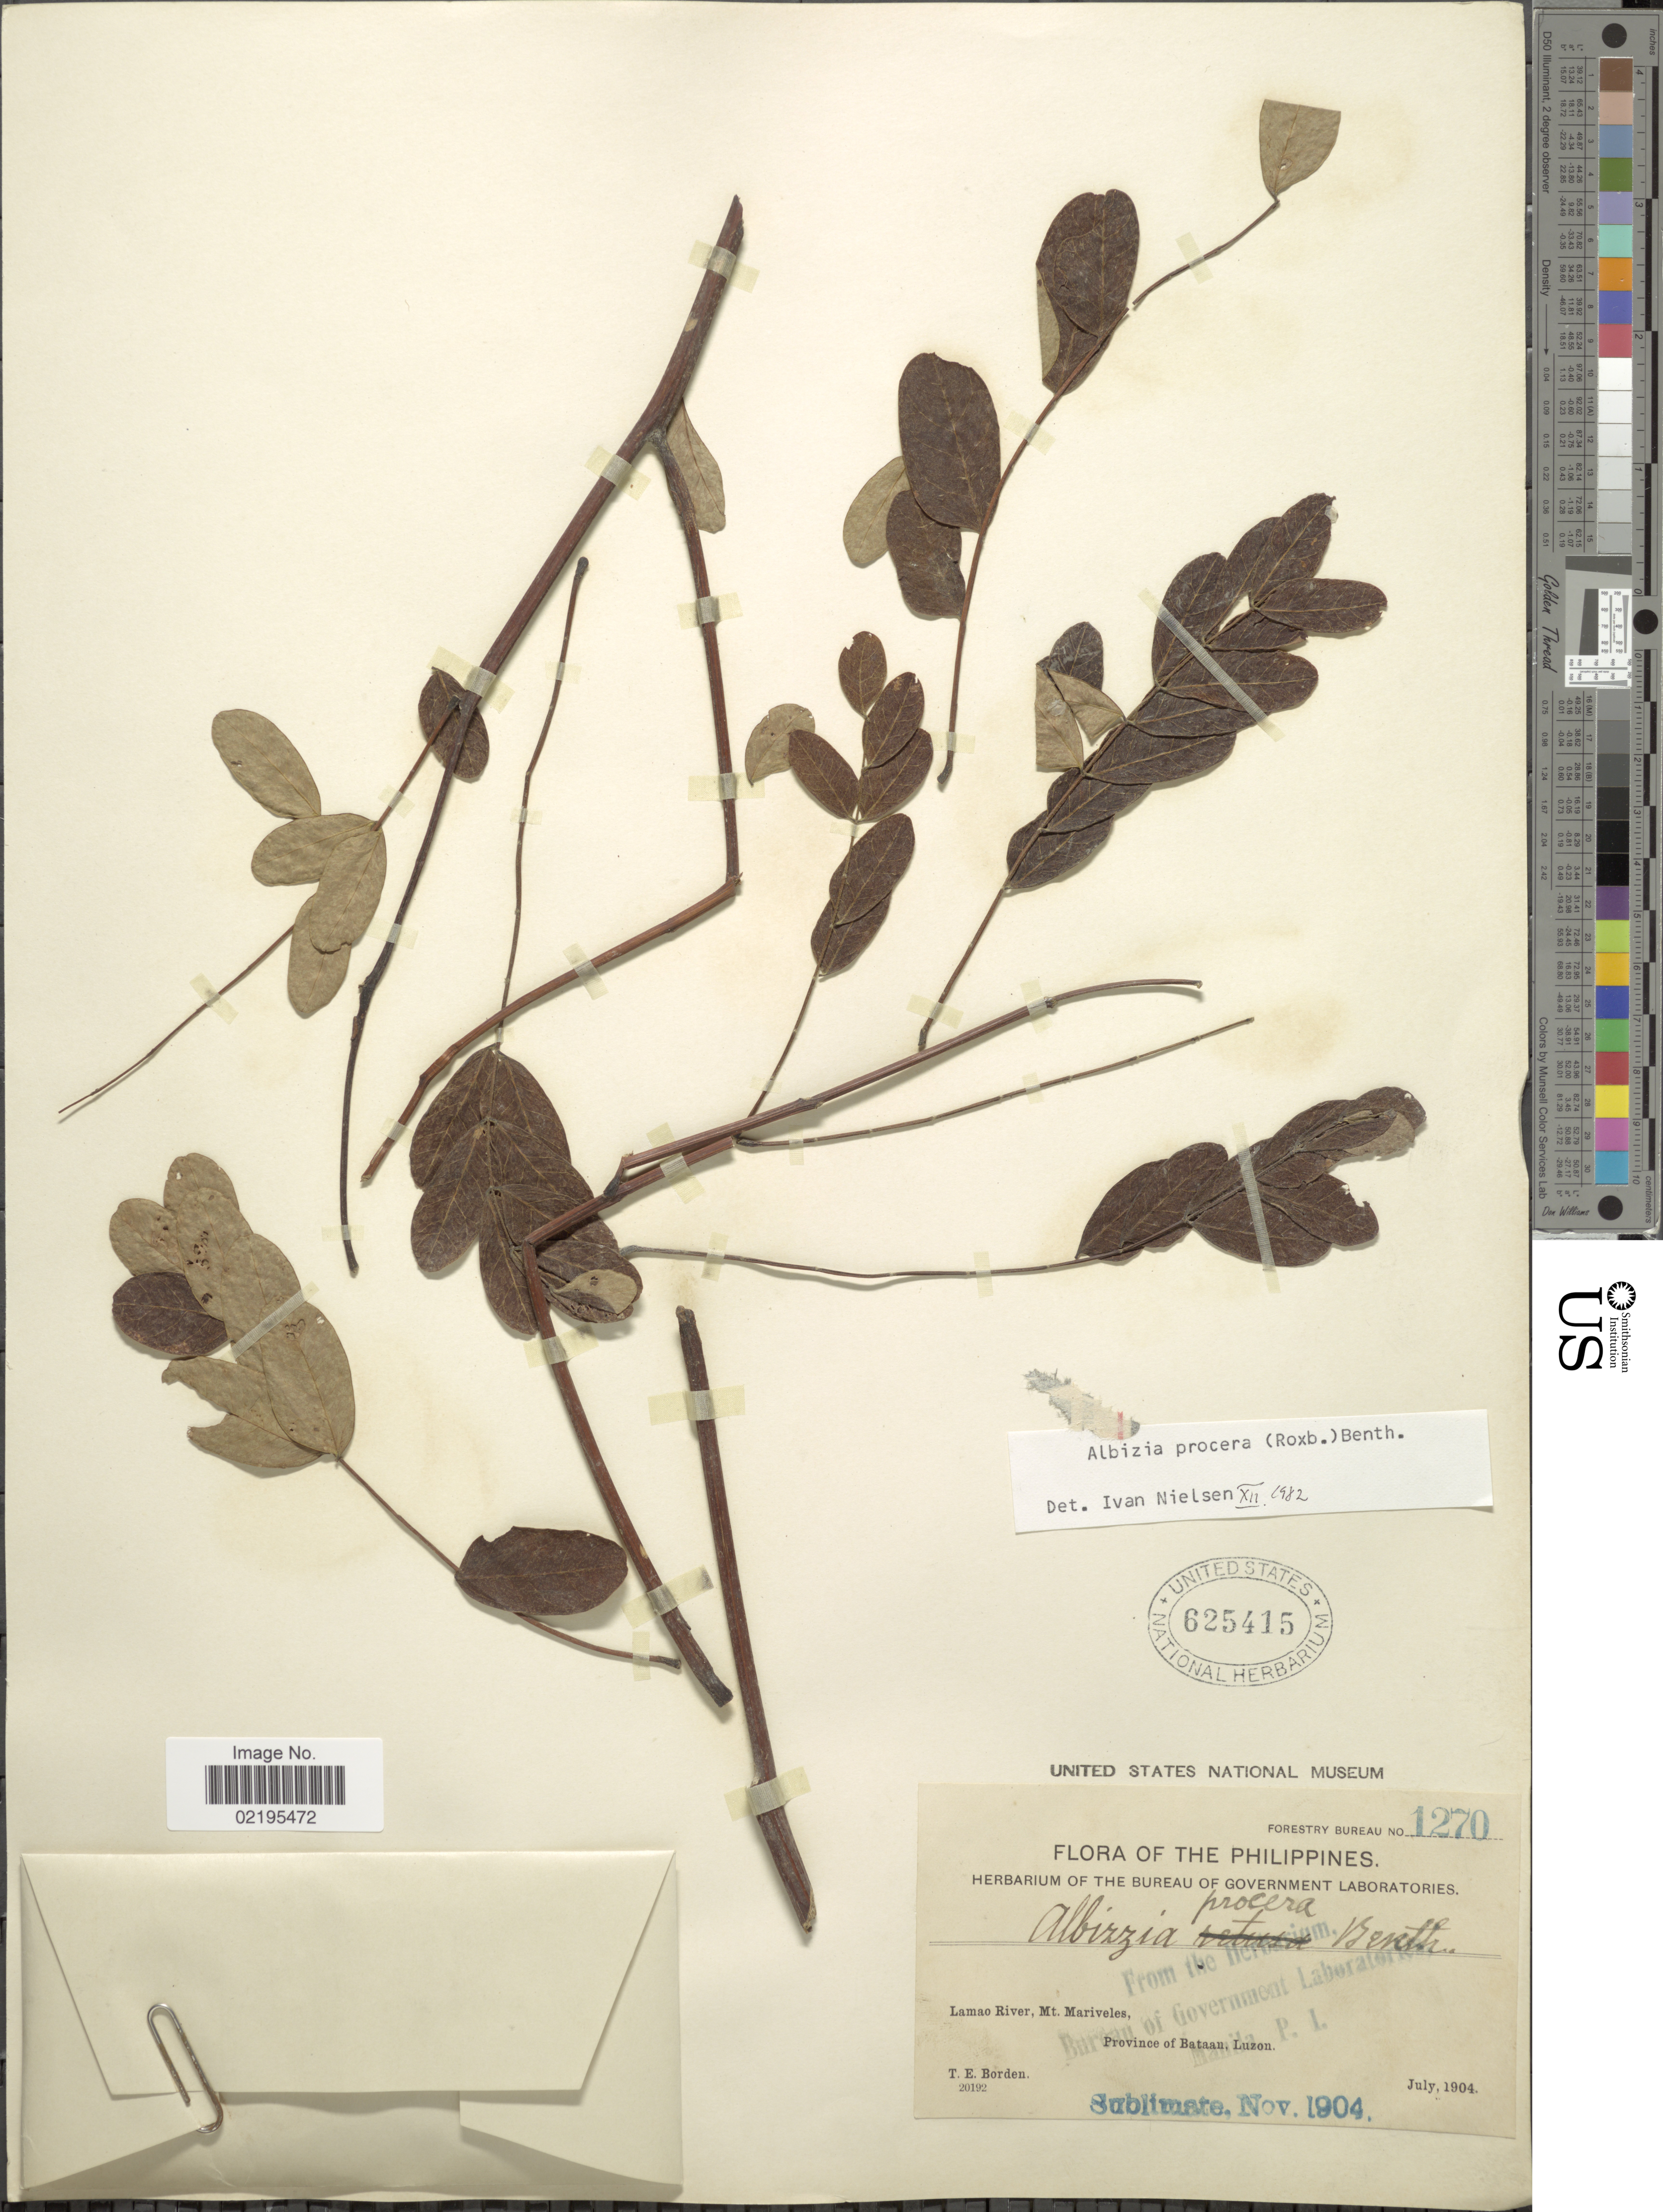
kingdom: Plantae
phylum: Tracheophyta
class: Magnoliopsida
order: Fabales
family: Fabaceae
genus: Albizia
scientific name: Albizia procera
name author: (Roxb.) Benth.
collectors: T. E. Borden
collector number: Forestry Bureau 1270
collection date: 1904-07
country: Philippines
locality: Lamao River, Mt. Mariveles, Province of Bataan, Luzon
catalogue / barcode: US 625415